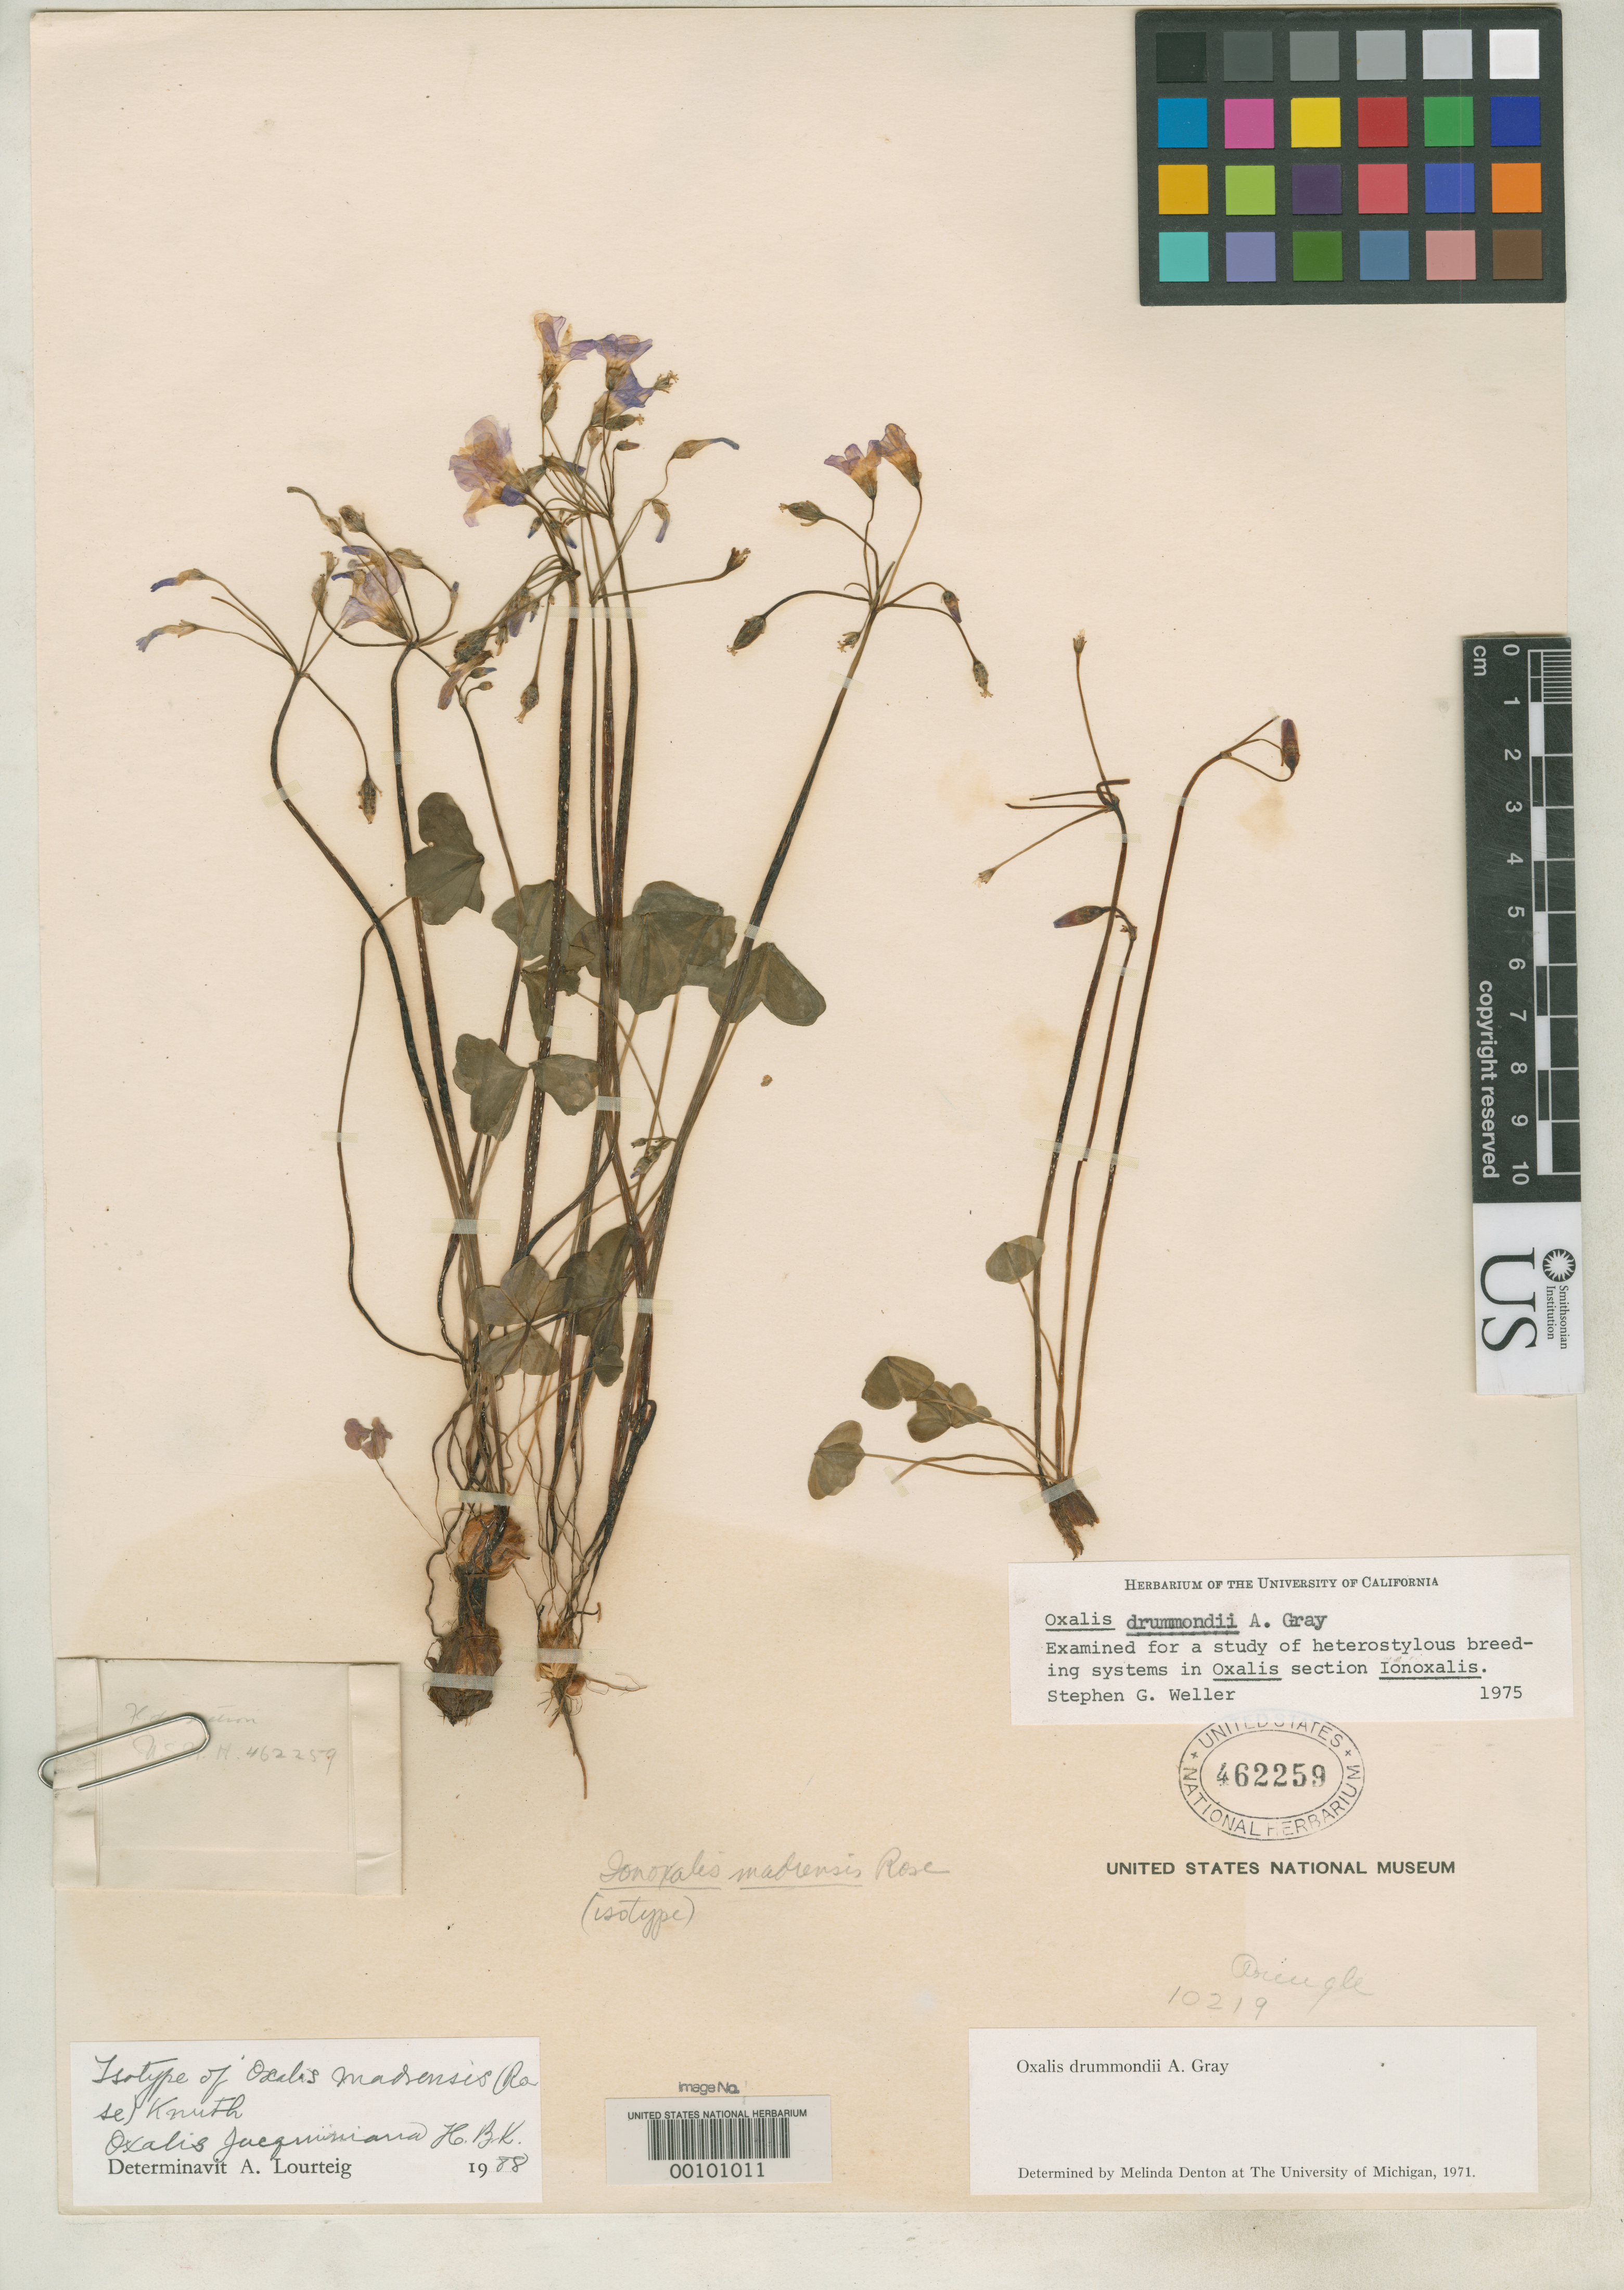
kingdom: Plantae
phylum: Tracheophyta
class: Magnoliopsida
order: Oxalidales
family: Oxalidaceae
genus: Ionoxalis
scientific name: Ionoxalis madrensis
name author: Rose in Small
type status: Isotype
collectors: C. G. Pringle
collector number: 10219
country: Mexico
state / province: Nuevo León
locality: Near Monterrey.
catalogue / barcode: US 462259